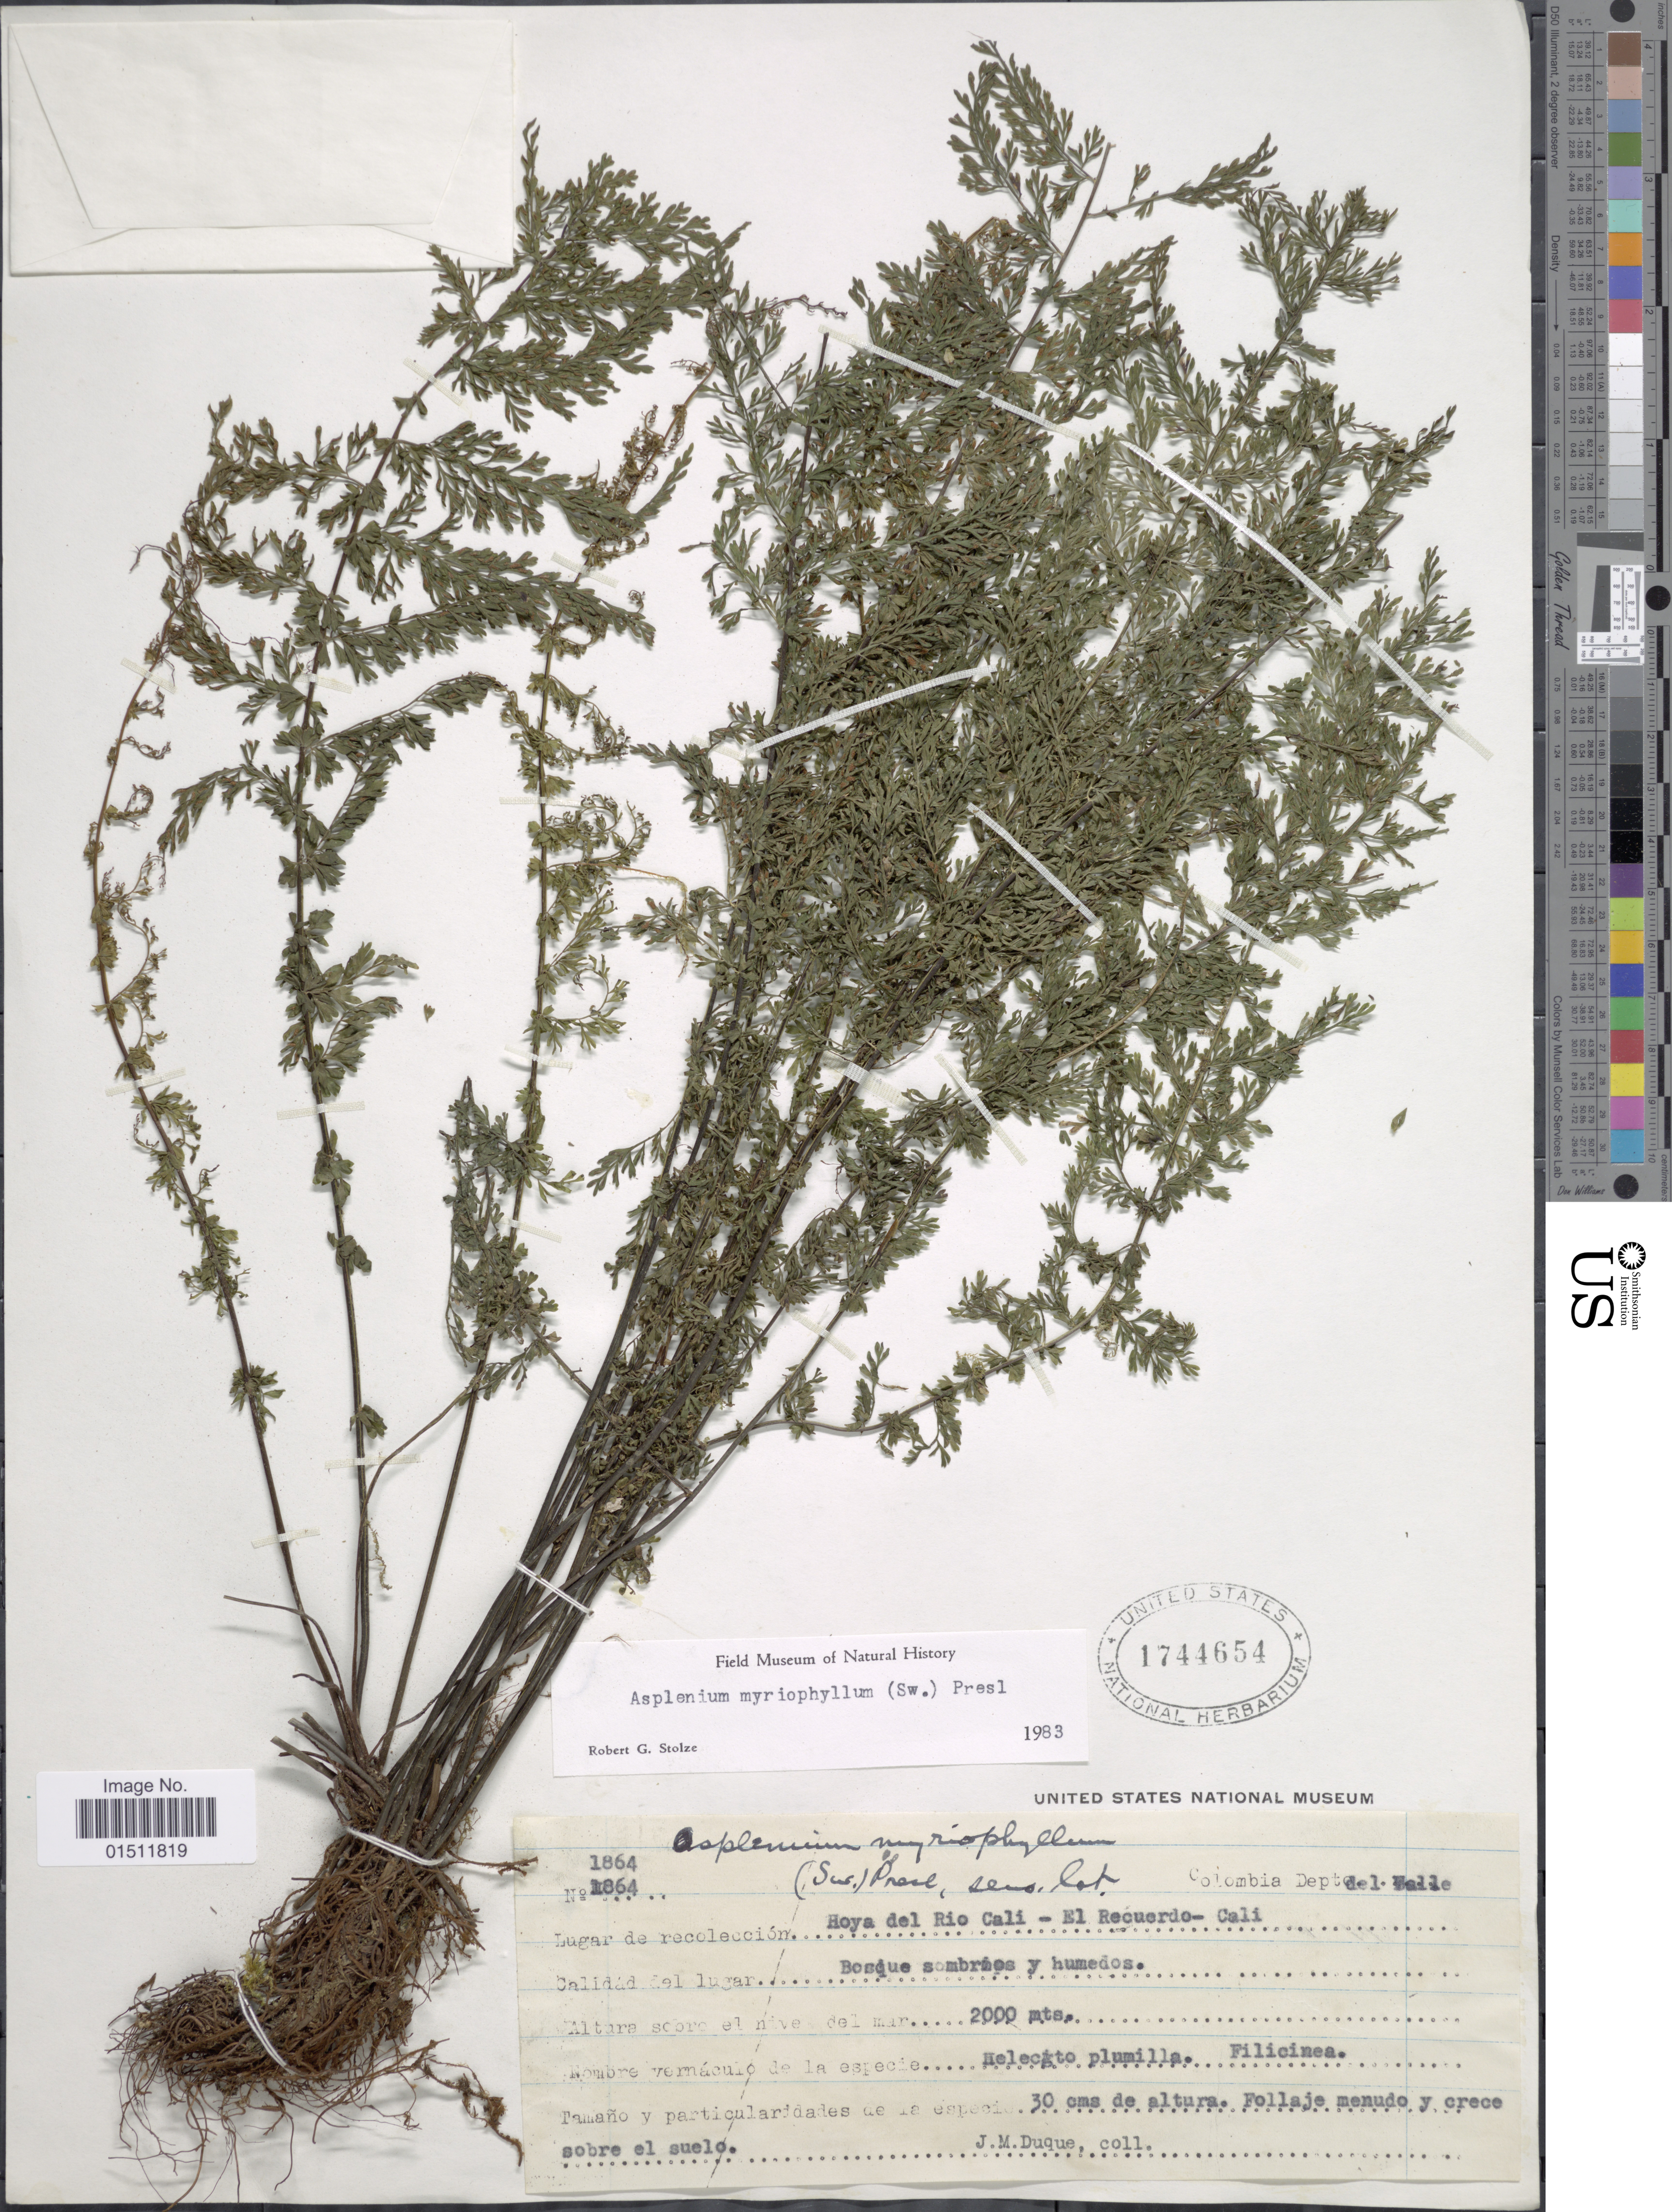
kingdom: Plantae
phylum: Tracheophyta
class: Polypodiopsida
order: Polypodiales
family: Aspleniaceae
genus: Asplenium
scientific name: Asplenium myriophyllum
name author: (Sw.) C. Presl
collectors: J. Duque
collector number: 1864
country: Colombia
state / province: Valle del Cauca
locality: Dept. del Valle, Hoya del Rio Cali - El Recuerdo - Cali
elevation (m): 2000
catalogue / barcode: US 1744654